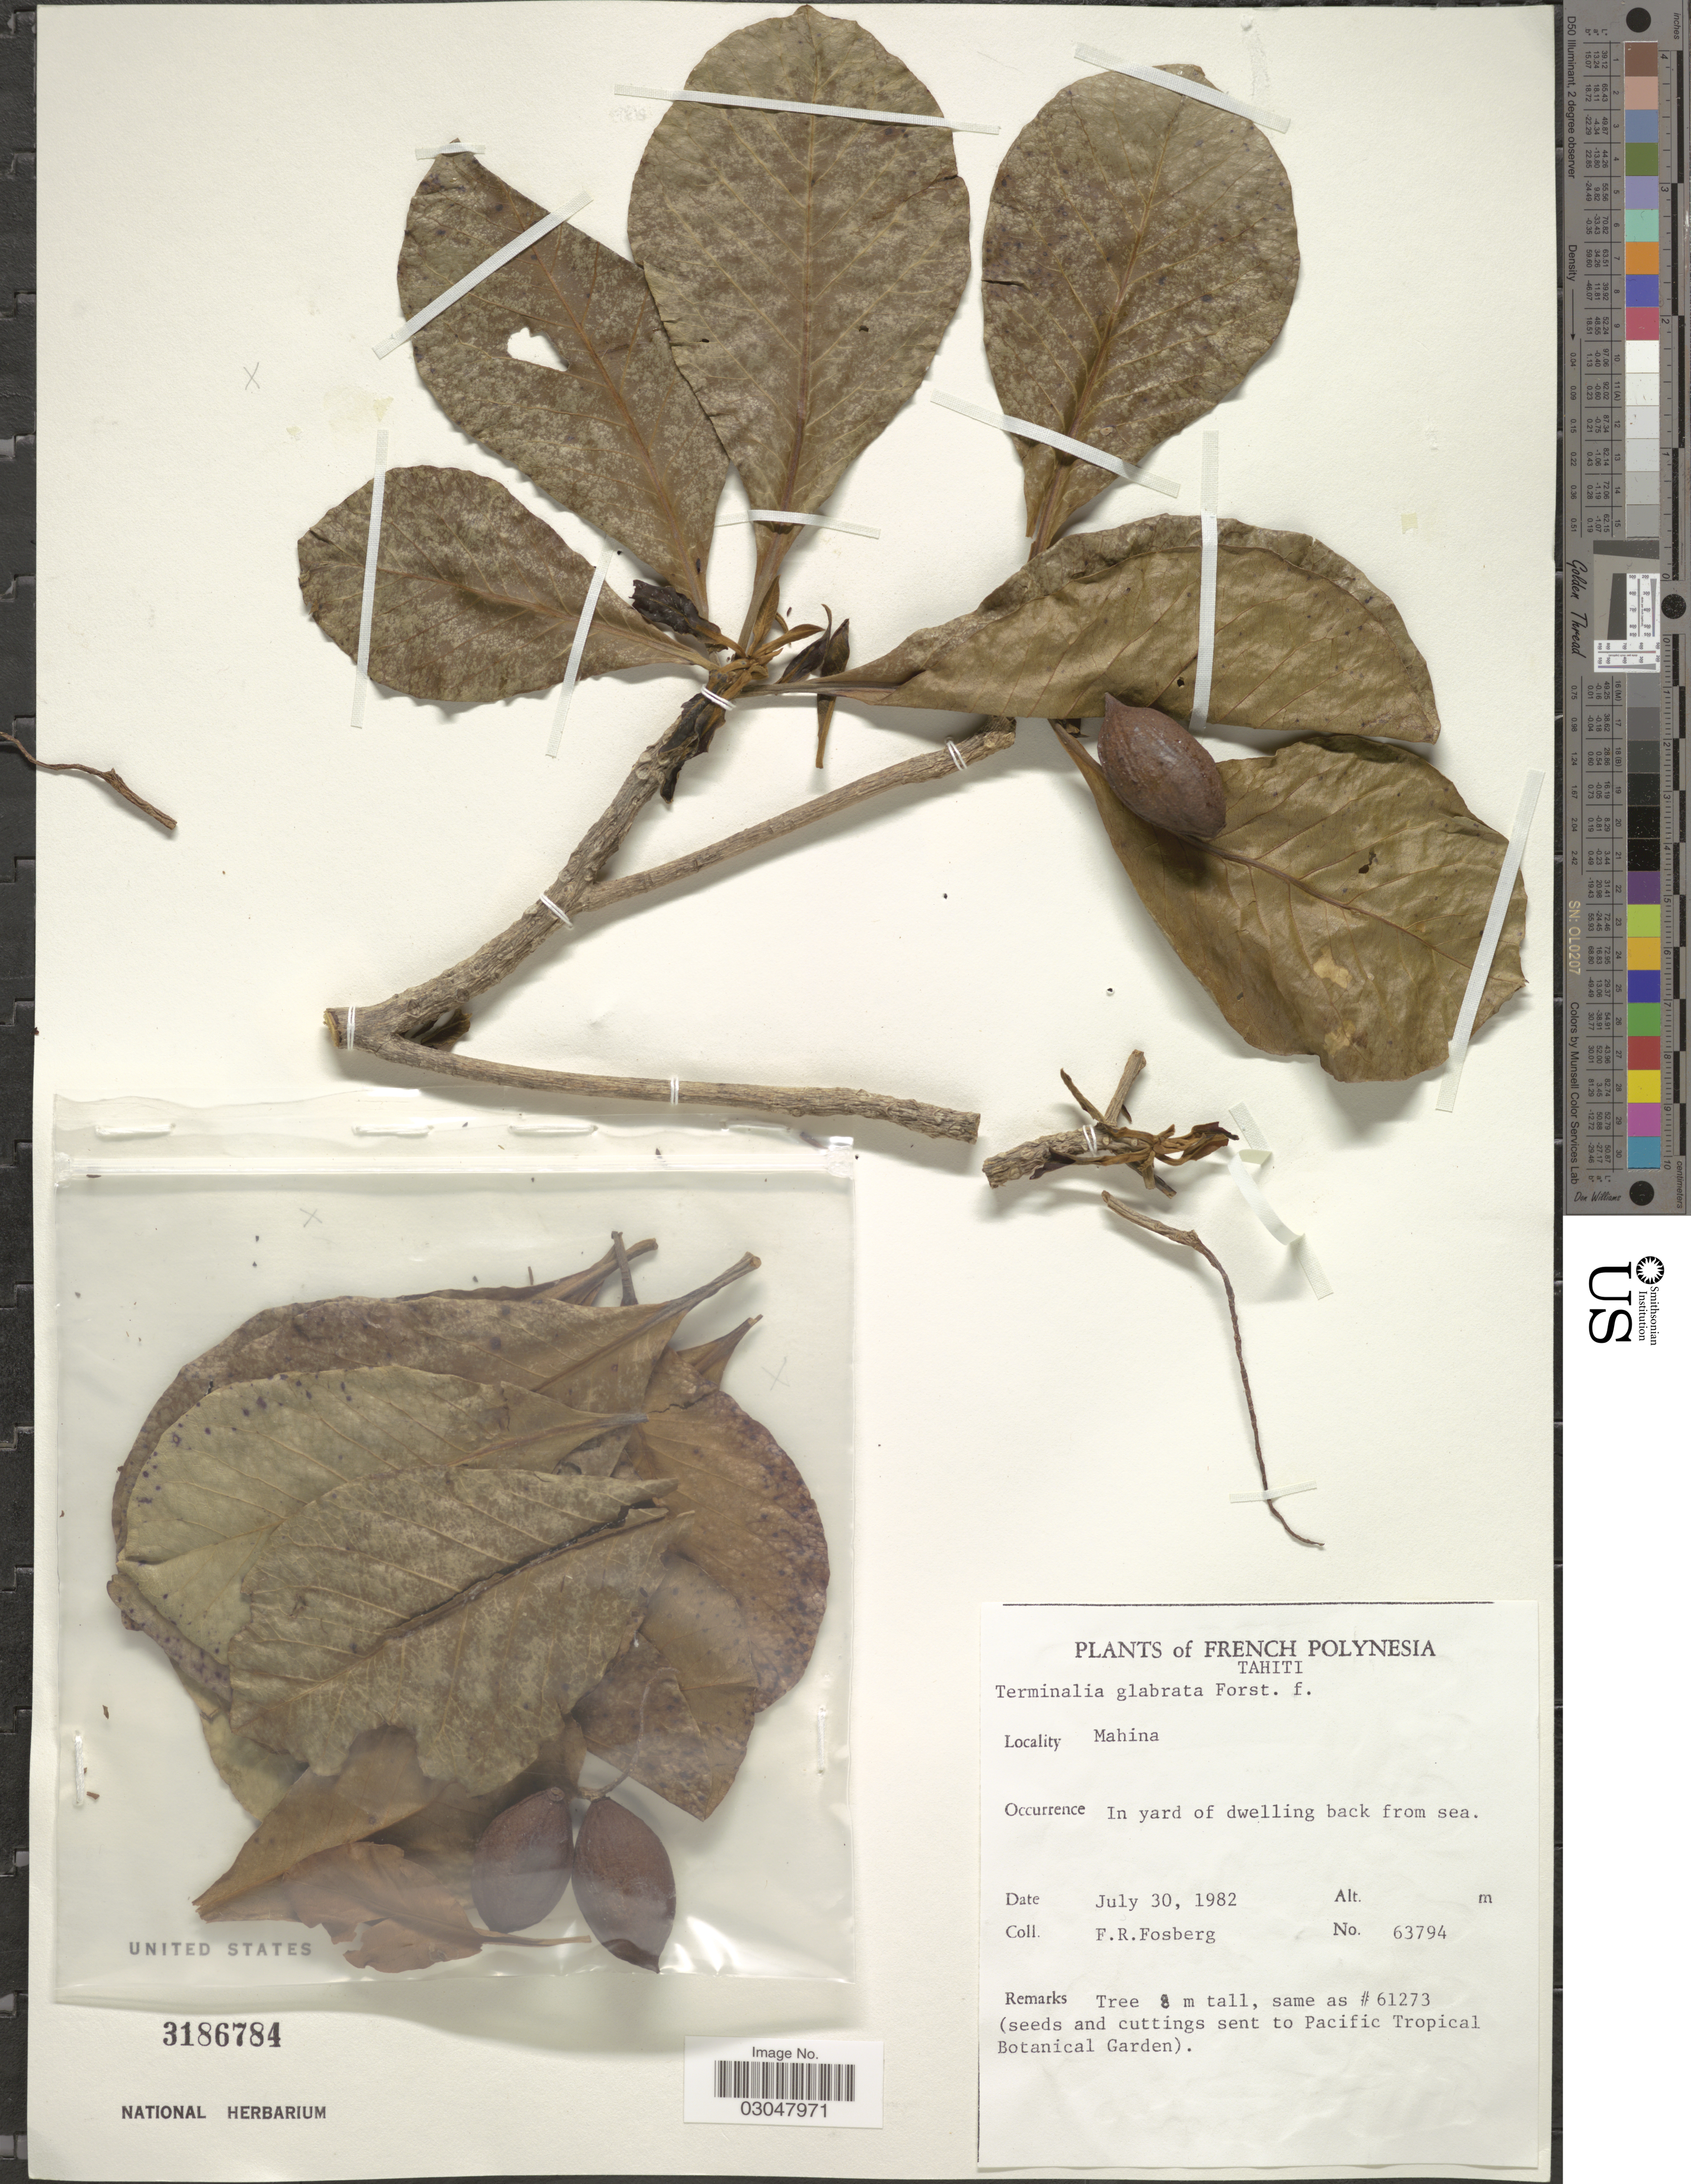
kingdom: Plantae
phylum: Tracheophyta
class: Magnoliopsida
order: Myrtales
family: Combretaceae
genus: Terminalia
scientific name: Terminalia glabrata var. rarotongensis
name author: Fosberg & Sachet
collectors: F. R. Fosberg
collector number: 63794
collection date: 1982-07-30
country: French Polynesia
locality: Tahiti. Mahina.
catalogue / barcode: US 3186784